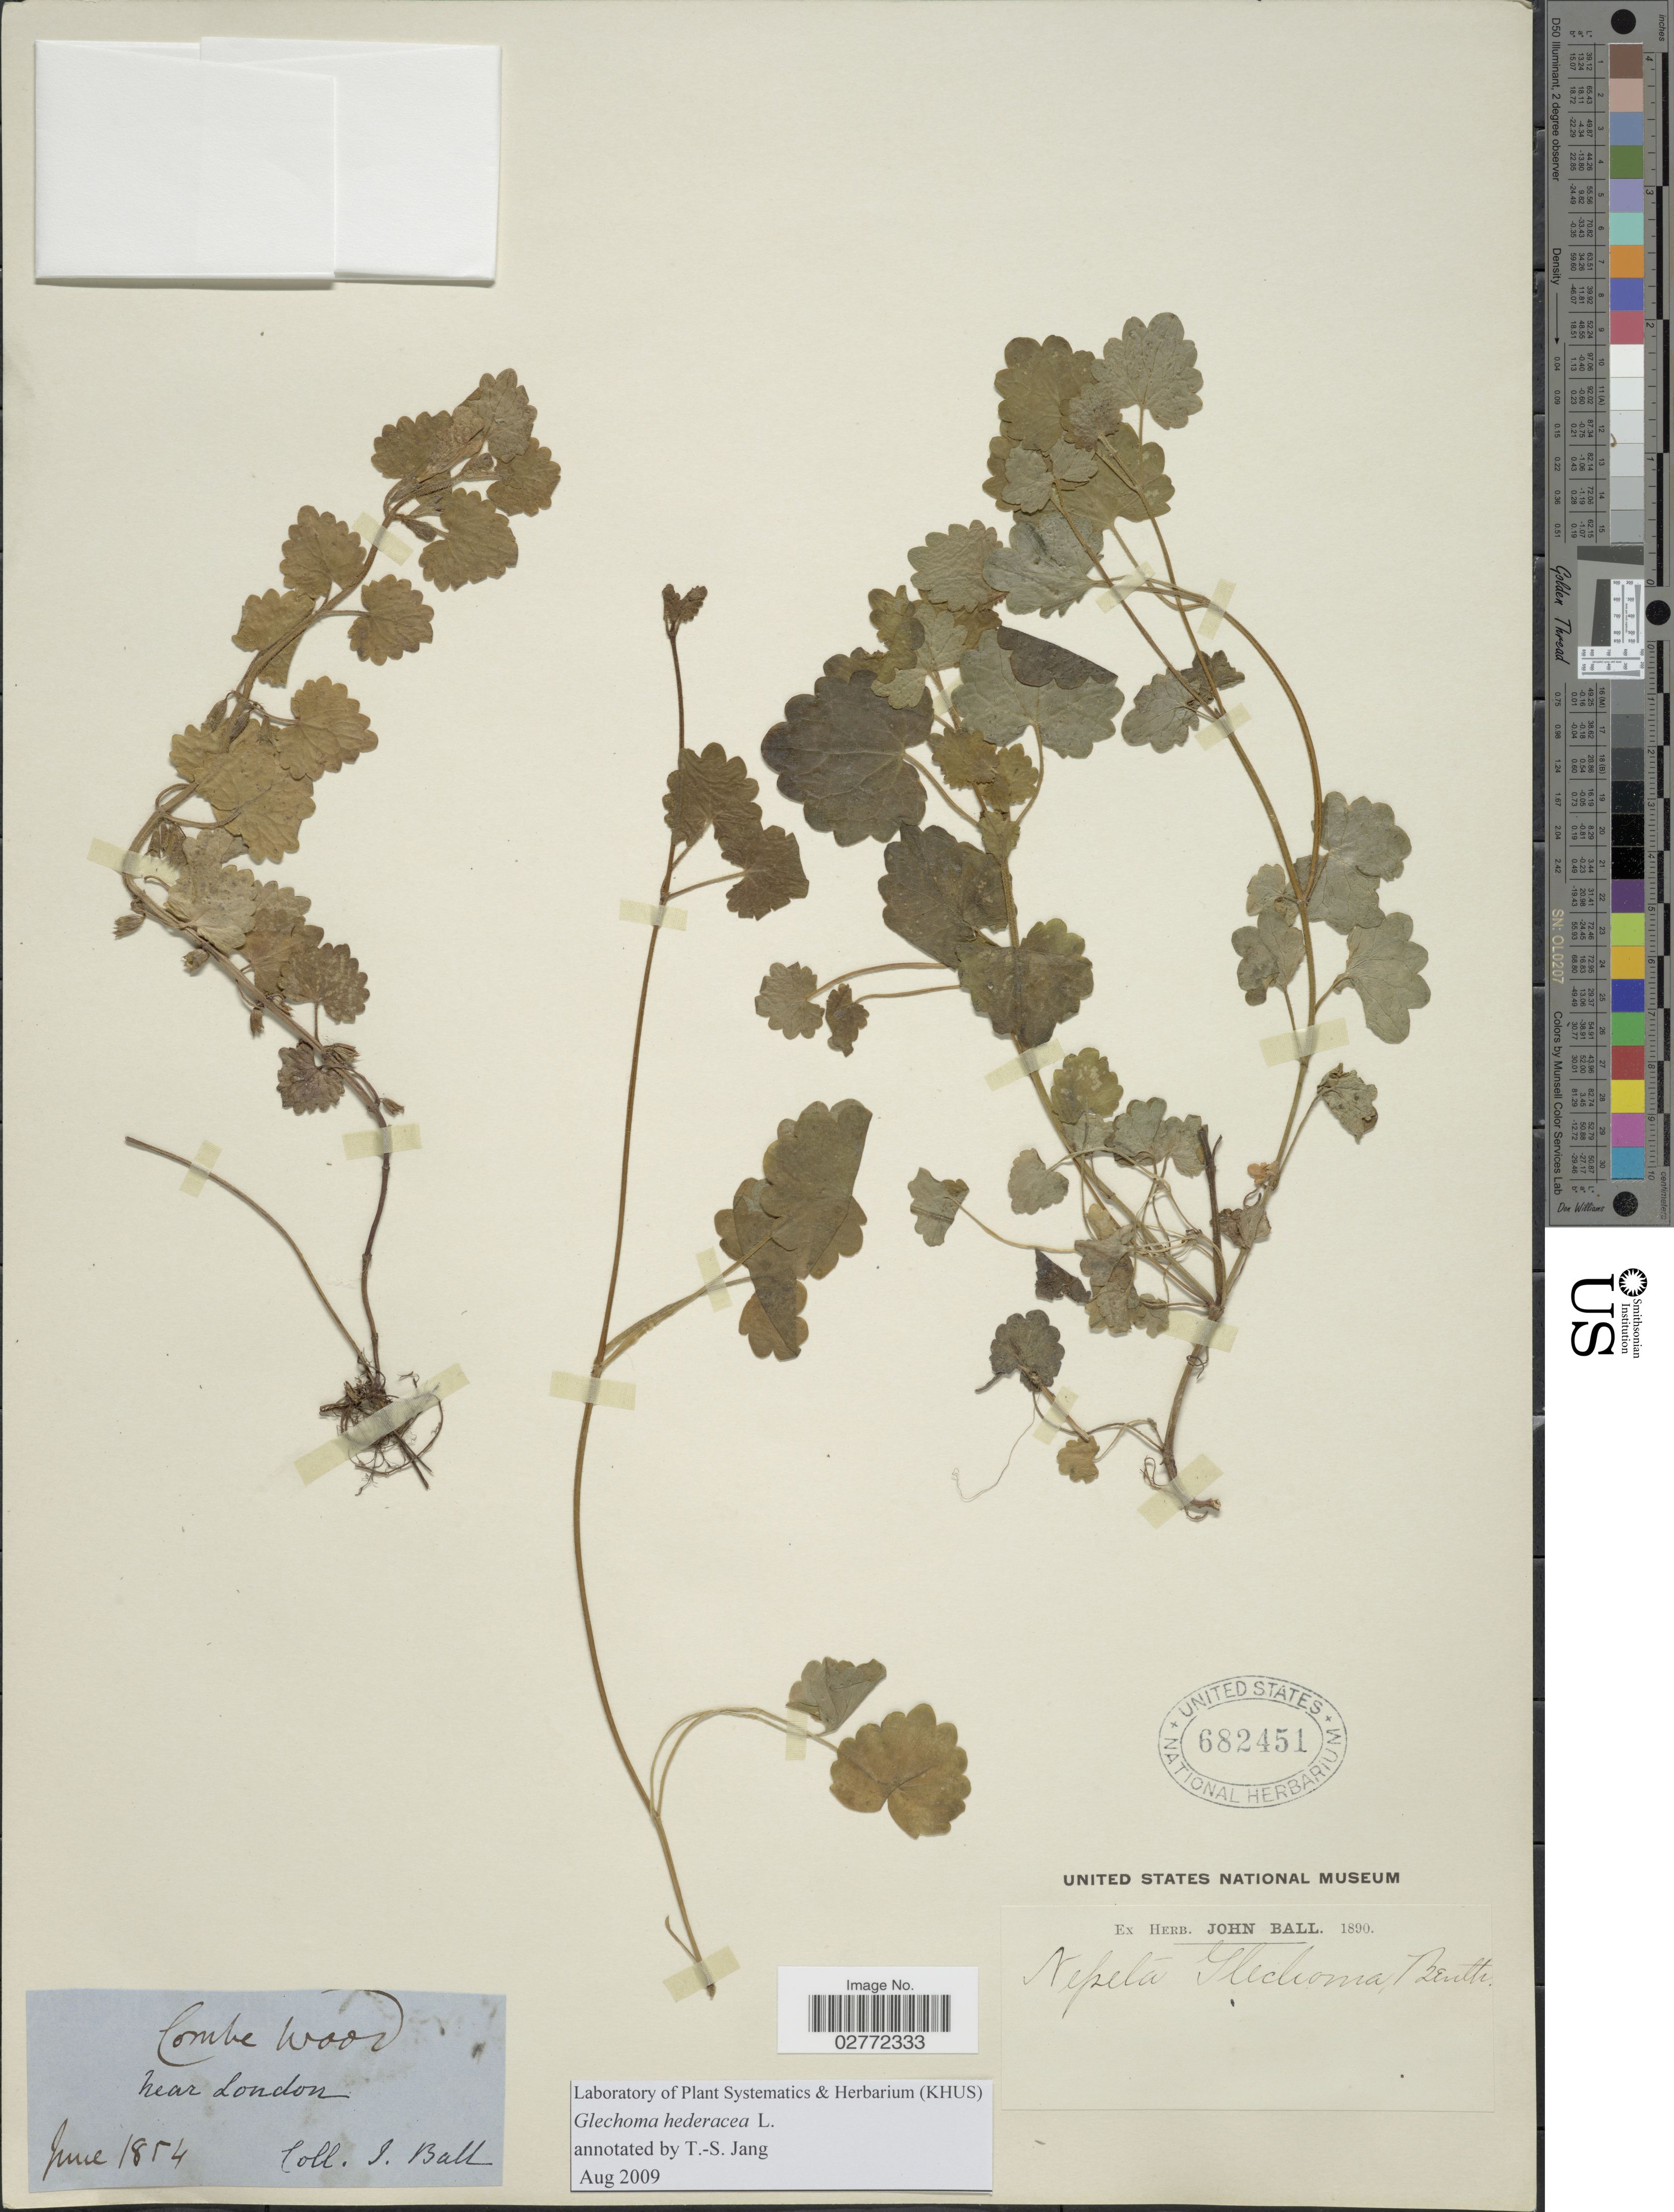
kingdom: Plantae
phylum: Tracheophyta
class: Magnoliopsida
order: Lamiales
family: Lamiaceae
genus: Glechoma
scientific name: Glechoma hederacea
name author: L.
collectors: J. Ball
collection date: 1854-06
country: United Kingdom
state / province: England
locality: Near London.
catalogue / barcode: US 682451